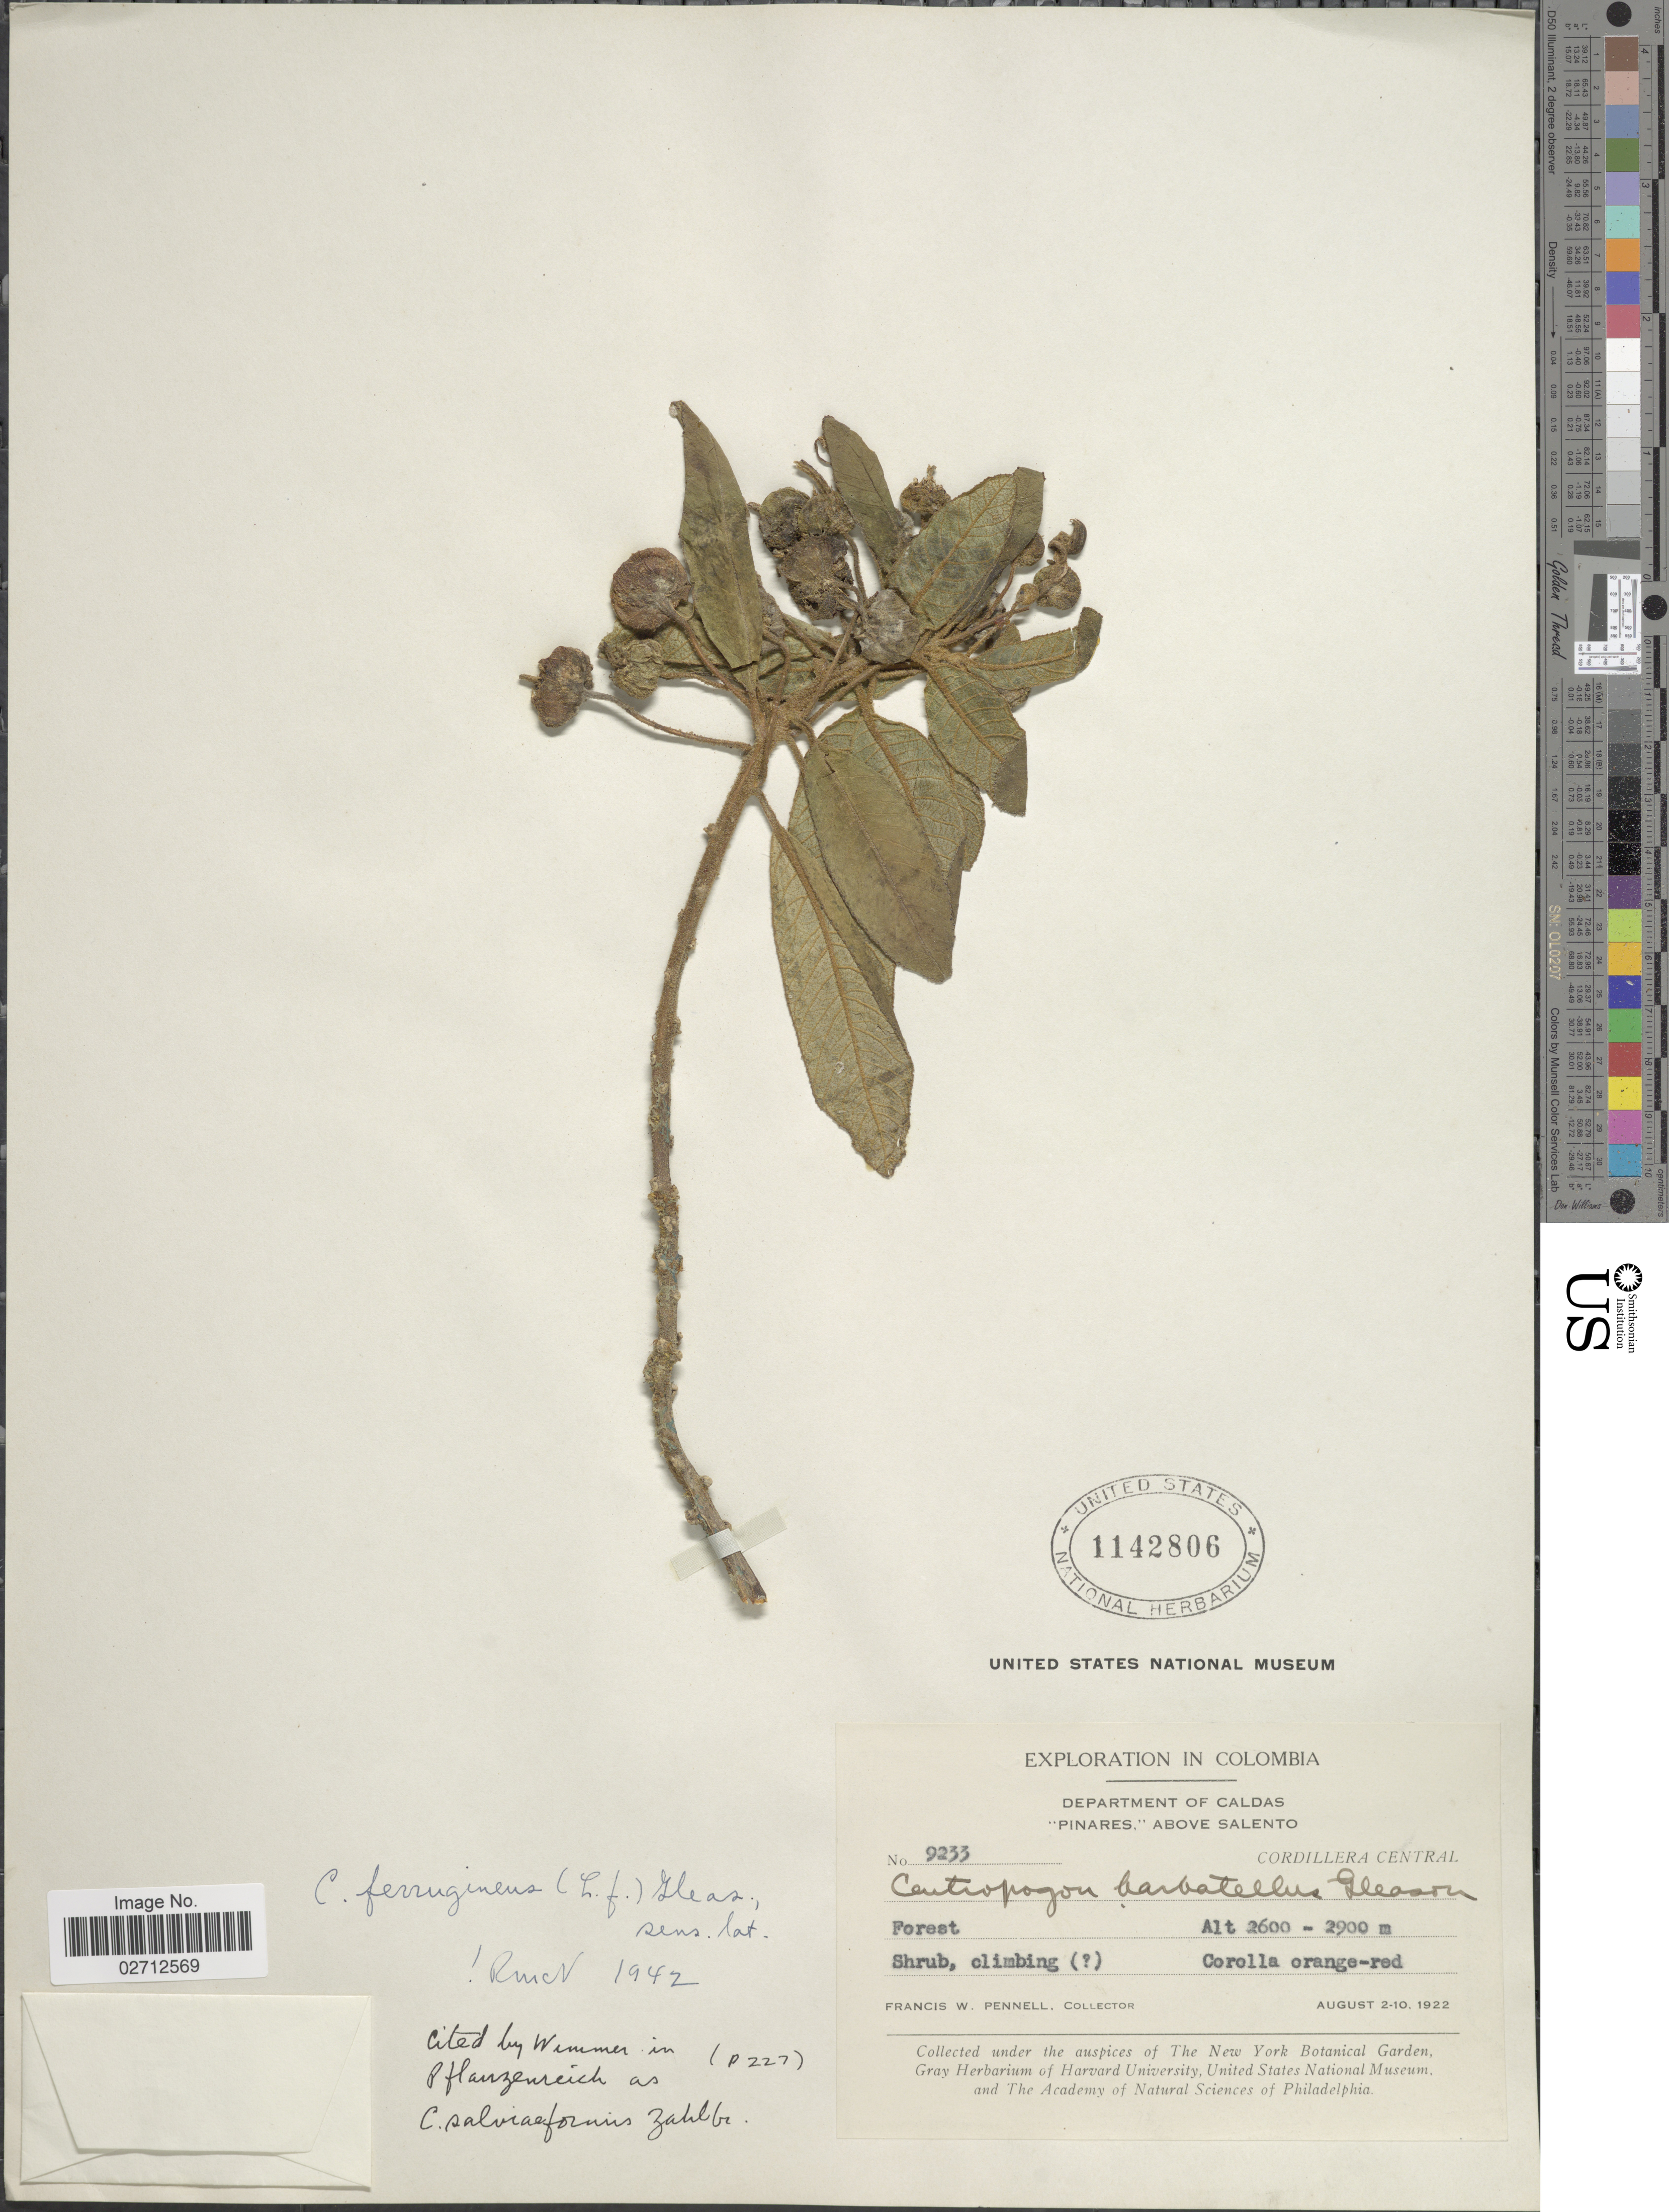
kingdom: Plantae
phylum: Tracheophyta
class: Magnoliopsida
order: Asterales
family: Campanulaceae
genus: Centropogon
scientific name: Centropogon salviiformis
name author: Zahlbr.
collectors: F. W. Pennell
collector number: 9233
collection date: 1922-08-02/1922-08-10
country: Colombia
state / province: Caldas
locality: Department of Caldas 'Pinares', above Salento, Cordillera Central, Forest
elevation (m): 2600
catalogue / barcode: US 1142806